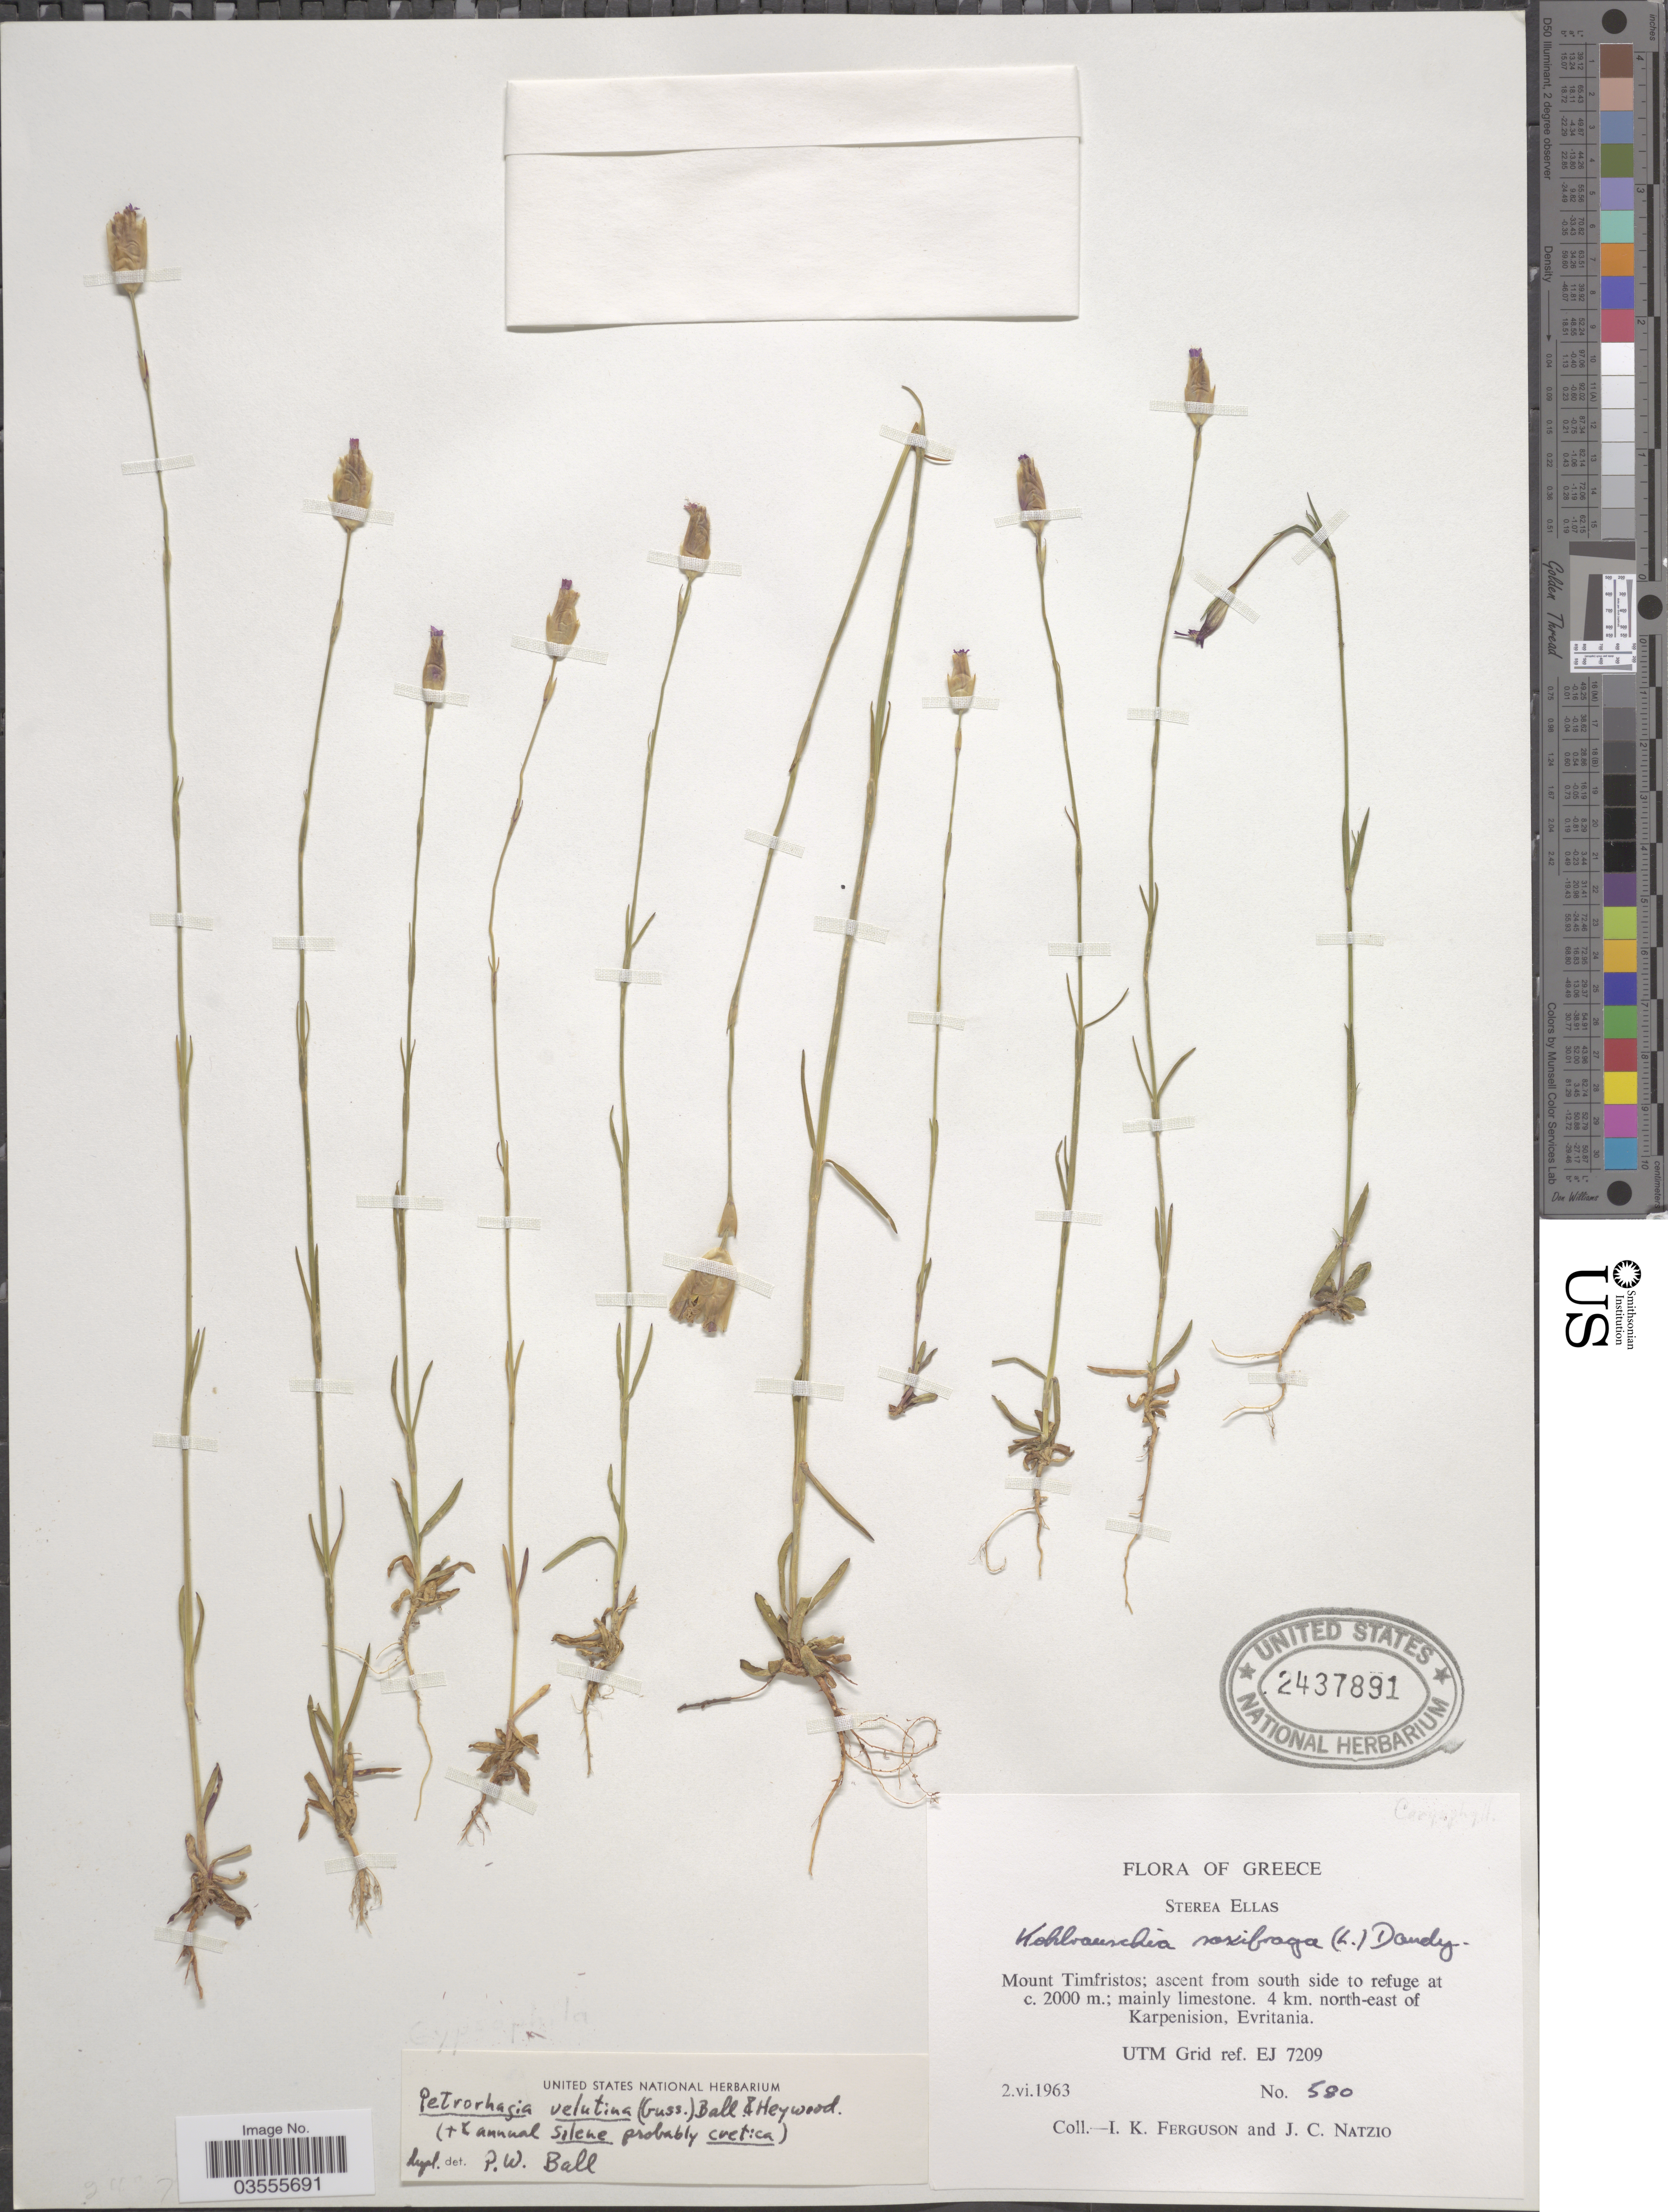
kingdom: Plantae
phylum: Tracheophyta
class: Magnoliopsida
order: Caryophyllales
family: Caryophyllaceae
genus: Petrorhagia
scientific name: Petrorhagia dubia subsp. dubia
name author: (Raf.) López & Romo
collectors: I. K. Ferguson & J. Natzio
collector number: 580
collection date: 1963-06-02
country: Greece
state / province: Central Greece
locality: Sterea Ellas. Mount Trimfristos: ascent from south side to refuge. 4 km. north-east of Karpenision, Evritania.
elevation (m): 2000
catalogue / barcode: US 2437891